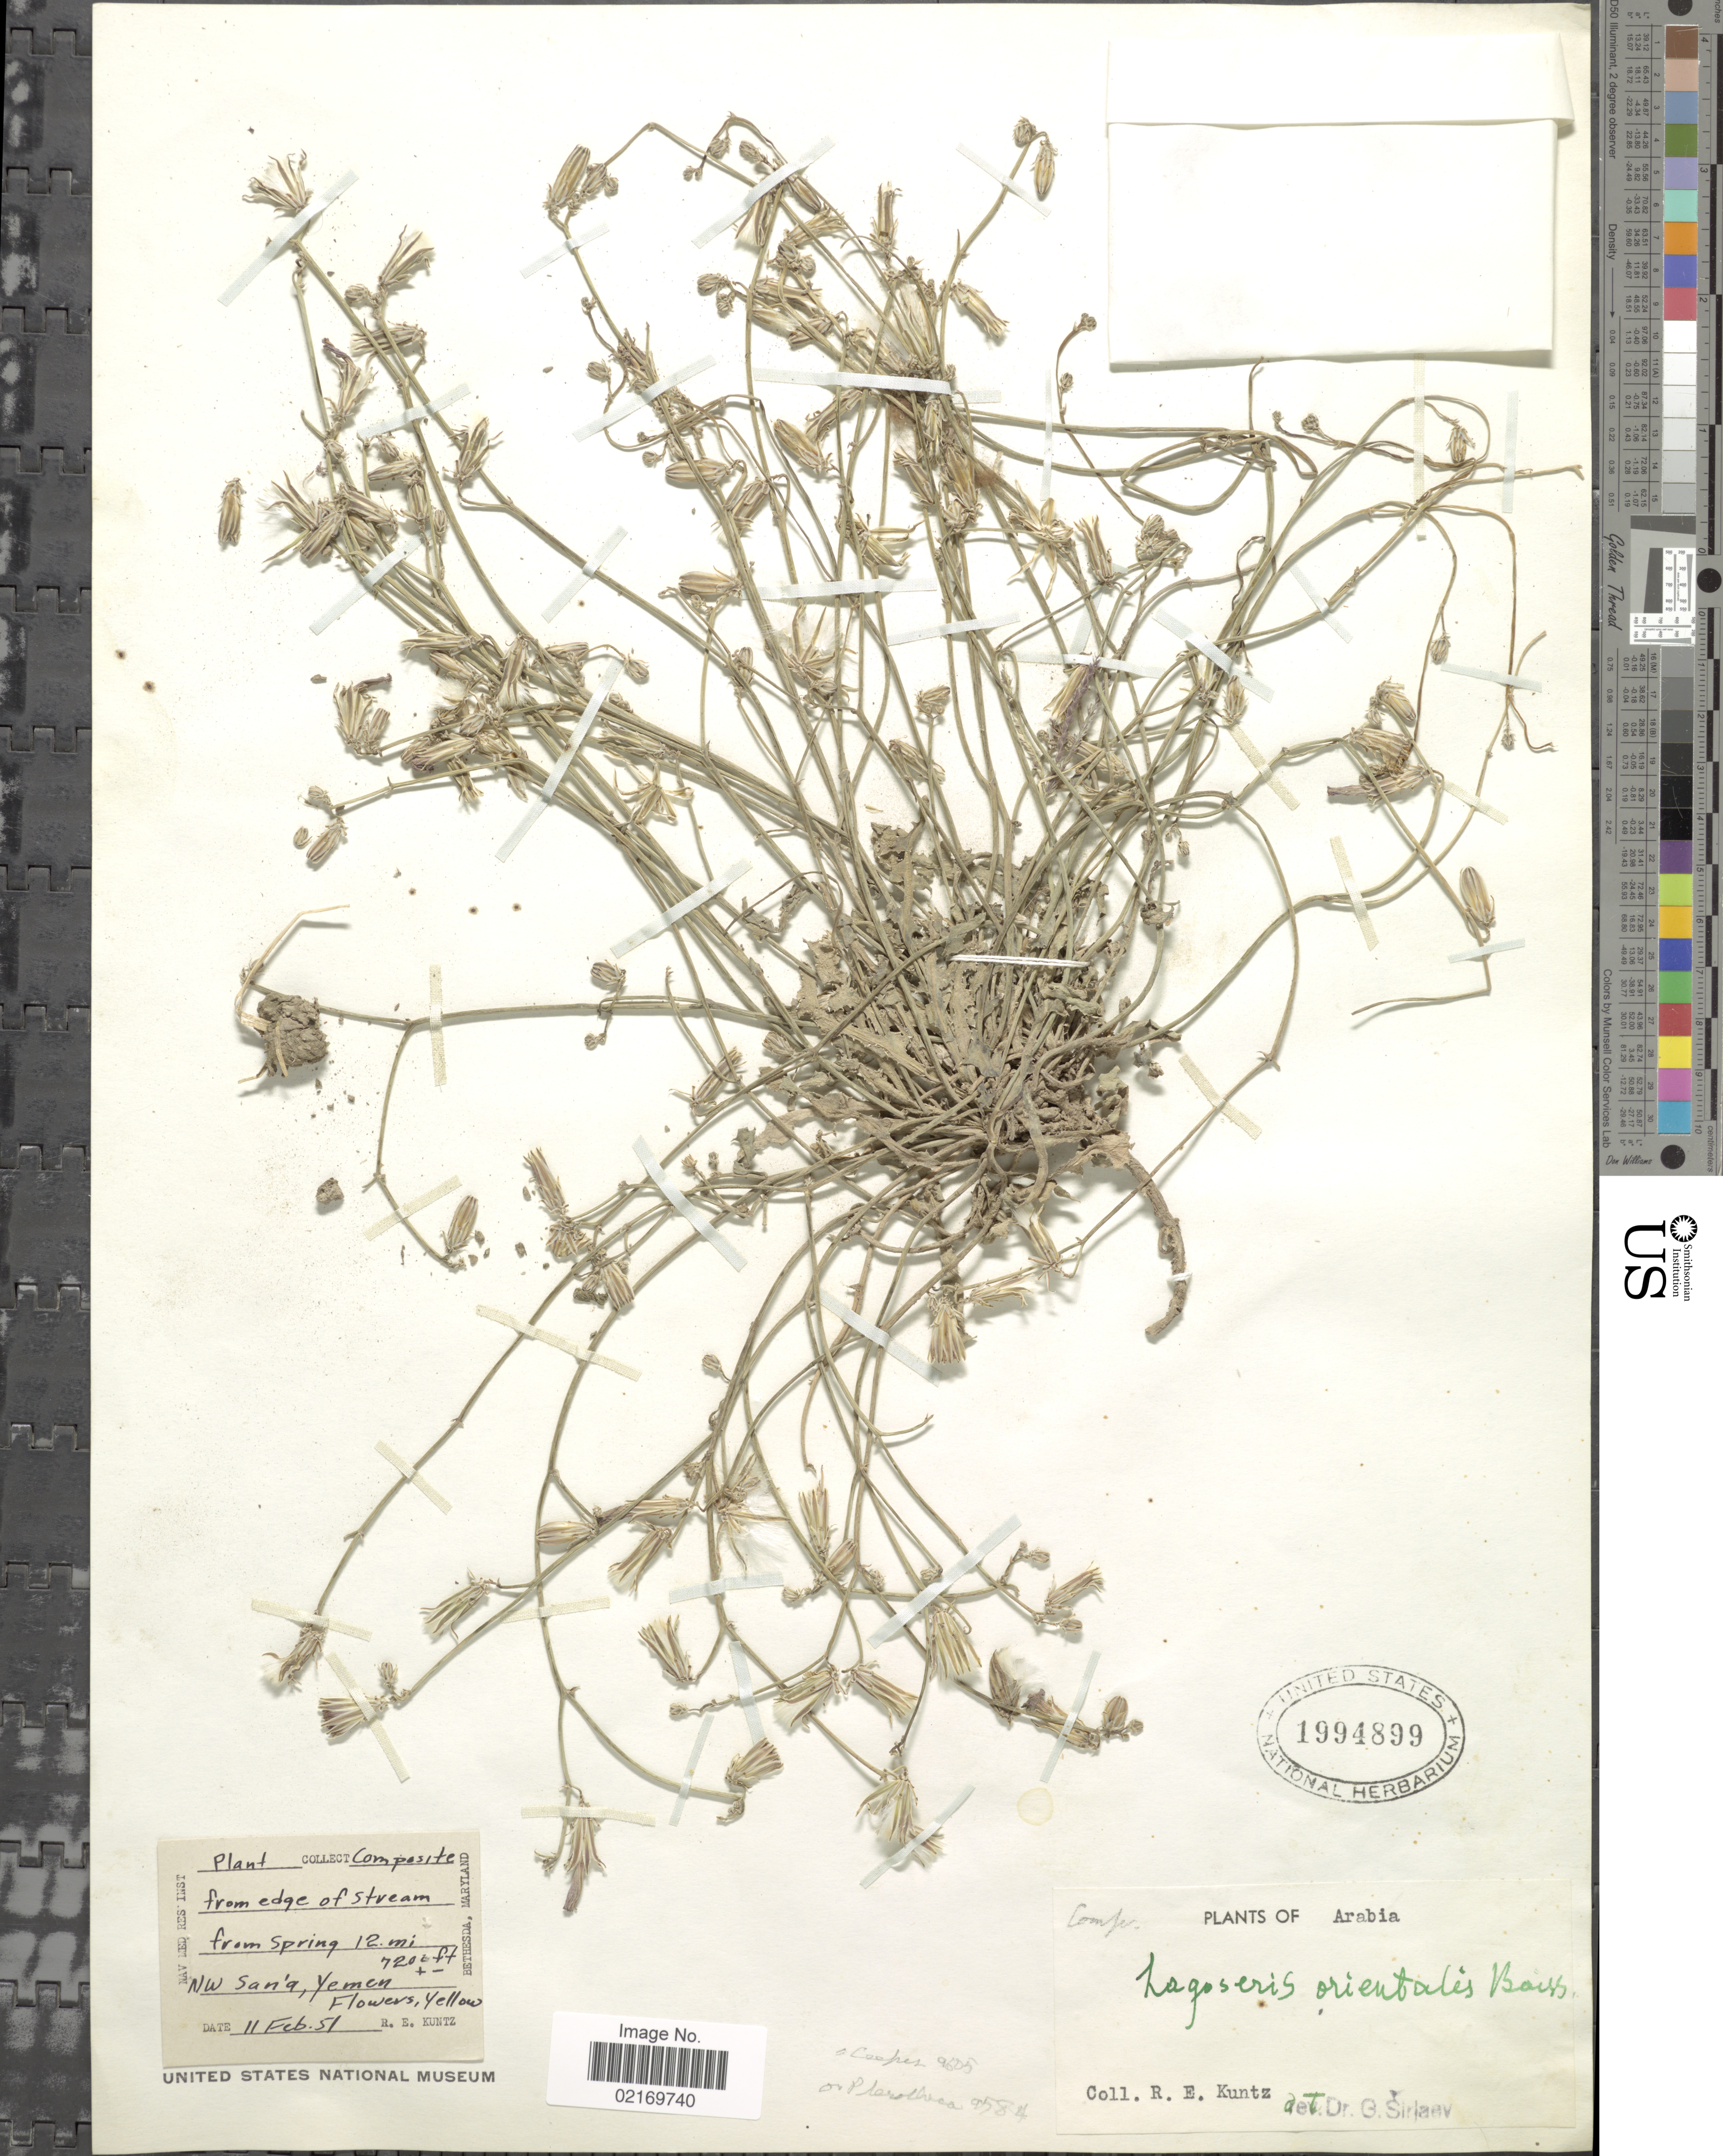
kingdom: Plantae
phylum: Tracheophyta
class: Magnoliopsida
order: Asterales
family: Asteraceae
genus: Crepis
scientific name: Crepis sancta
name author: (L.) Bornm.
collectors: R. E. Kuntz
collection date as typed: Transcribed d/m/y: 11/2/51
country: Saudi Arabia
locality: Arabia, 12 mi. NW Saria, Yemen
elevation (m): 2195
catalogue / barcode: US 1994899